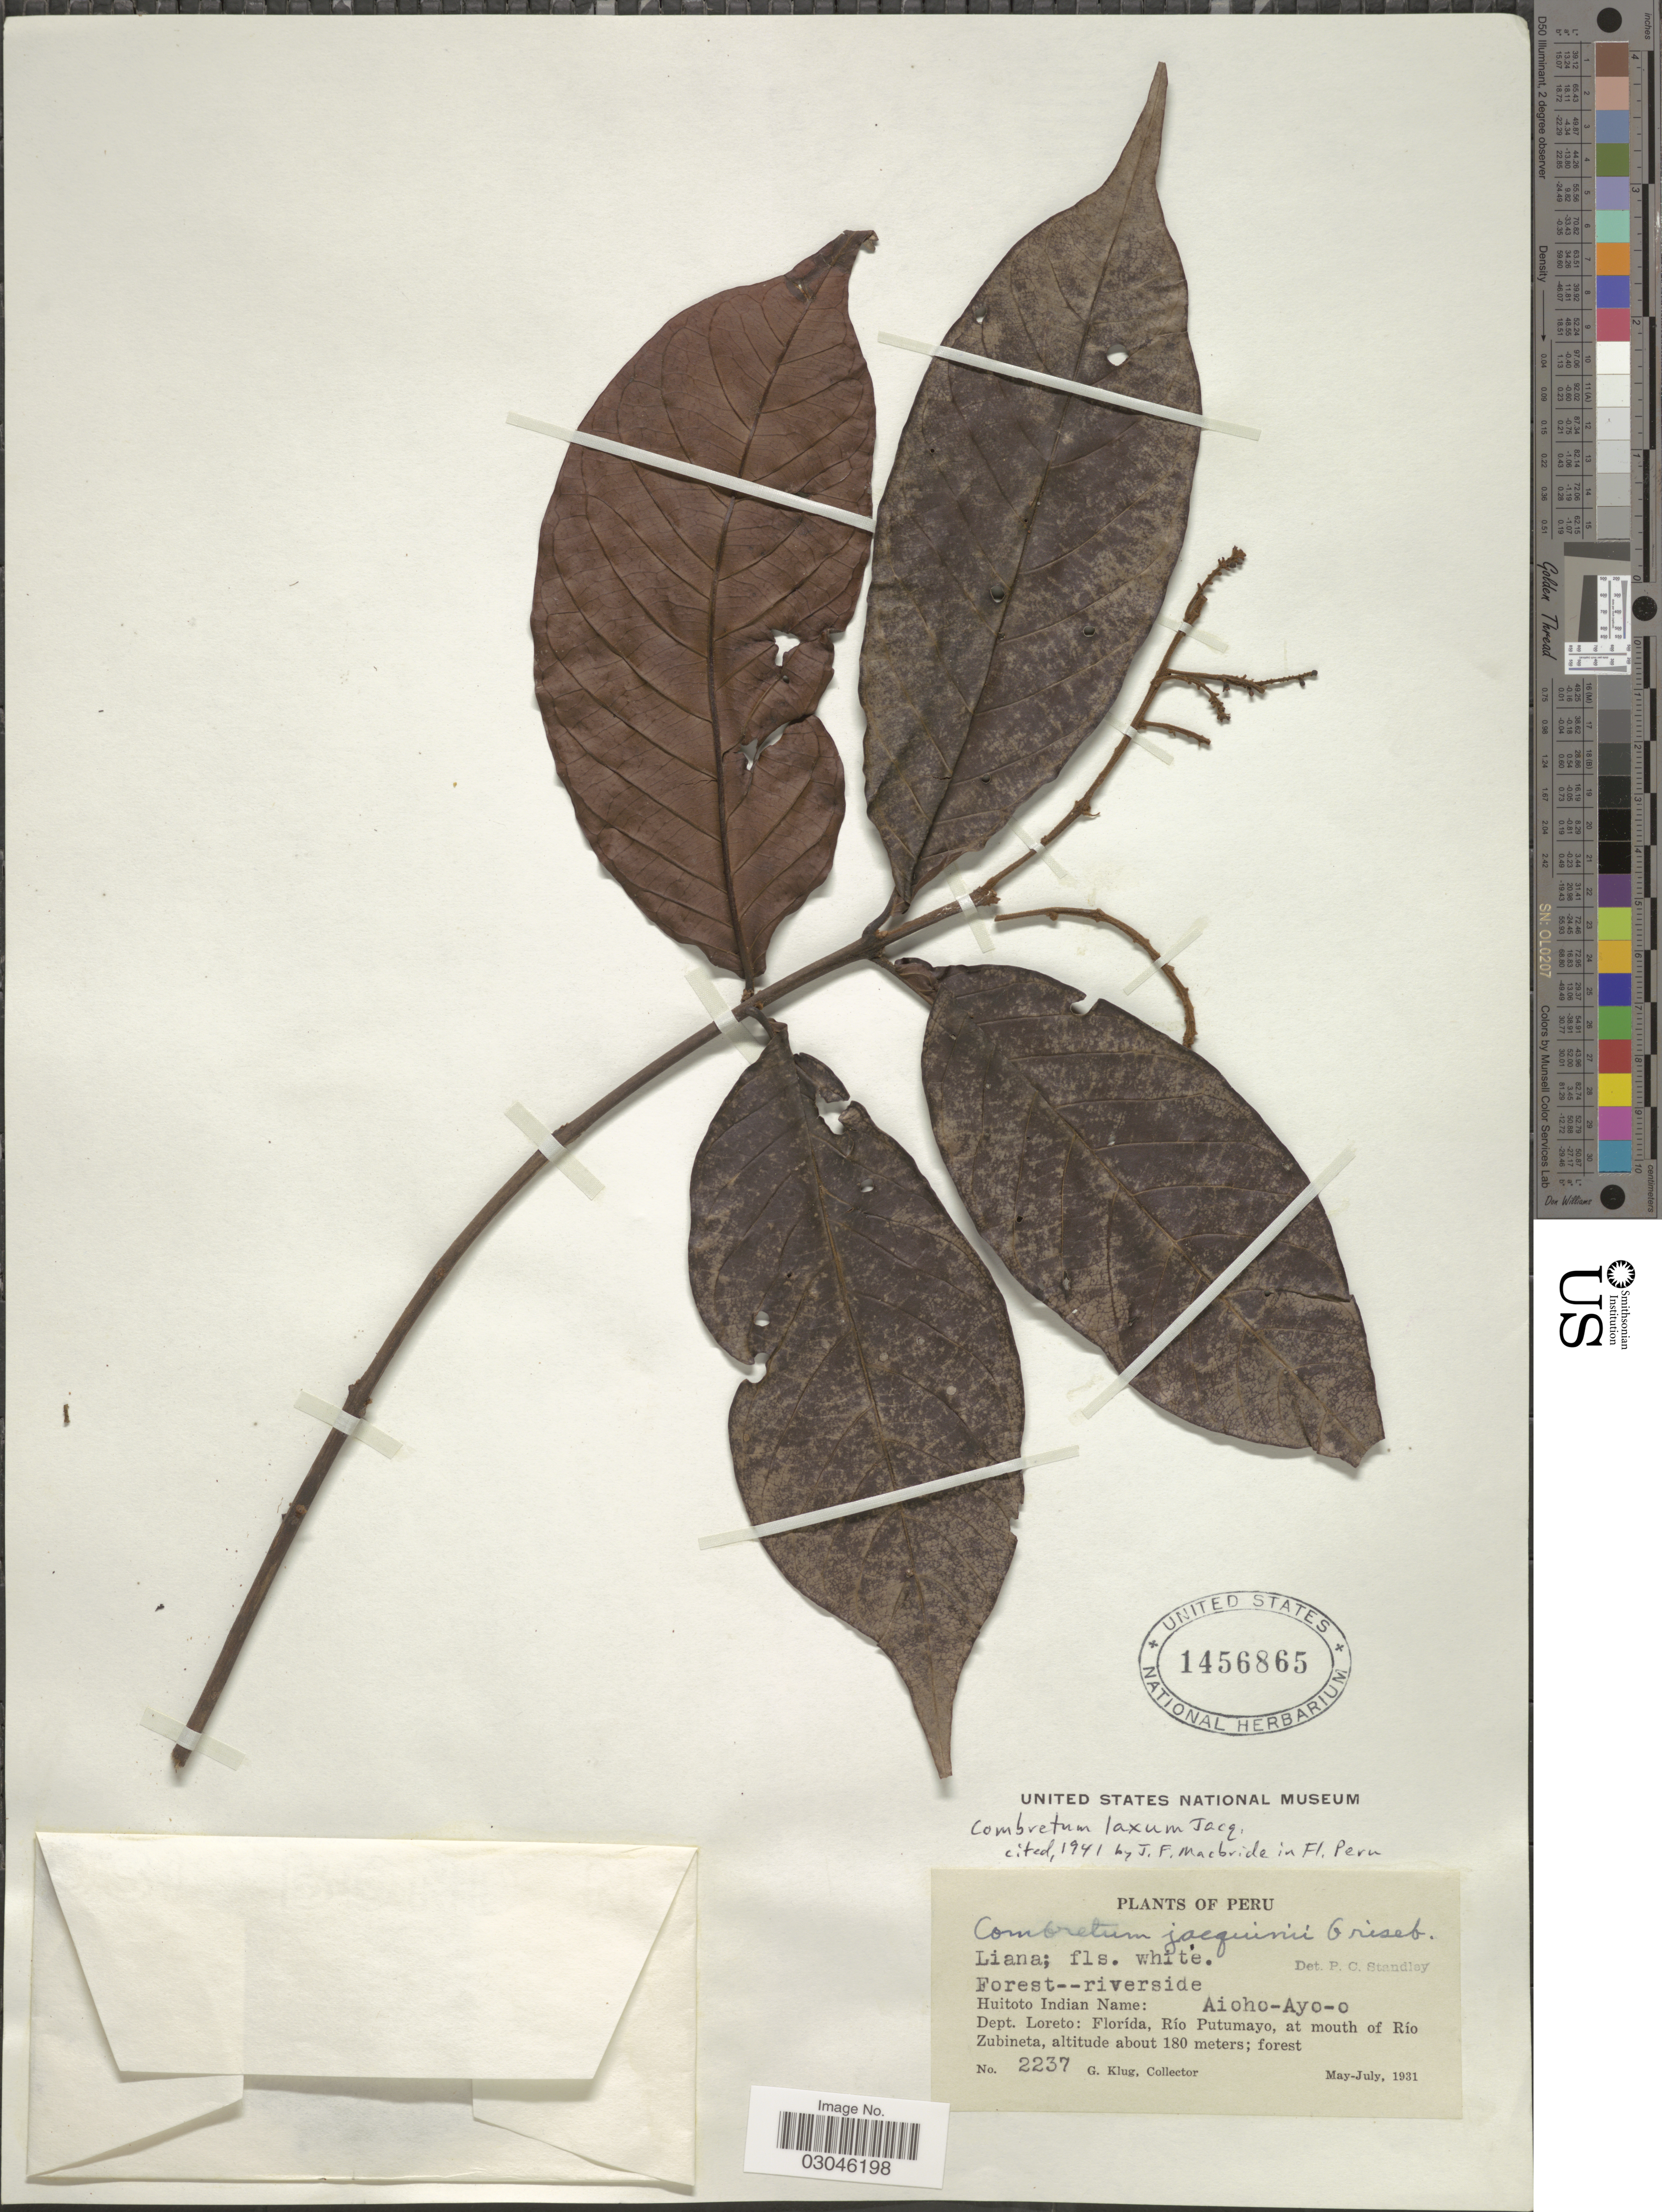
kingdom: Plantae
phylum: Tracheophyta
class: Magnoliopsida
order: Myrtales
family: Combretaceae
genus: Combretum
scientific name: Combretum laxum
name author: Jacq.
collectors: G. Klug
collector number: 2237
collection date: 1931-05/1931-07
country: Peru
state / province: Loreto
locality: Dept. Loreto: Florída, Río Putumayo, at mouth of Río Zubineta.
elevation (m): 180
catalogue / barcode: US 1456865